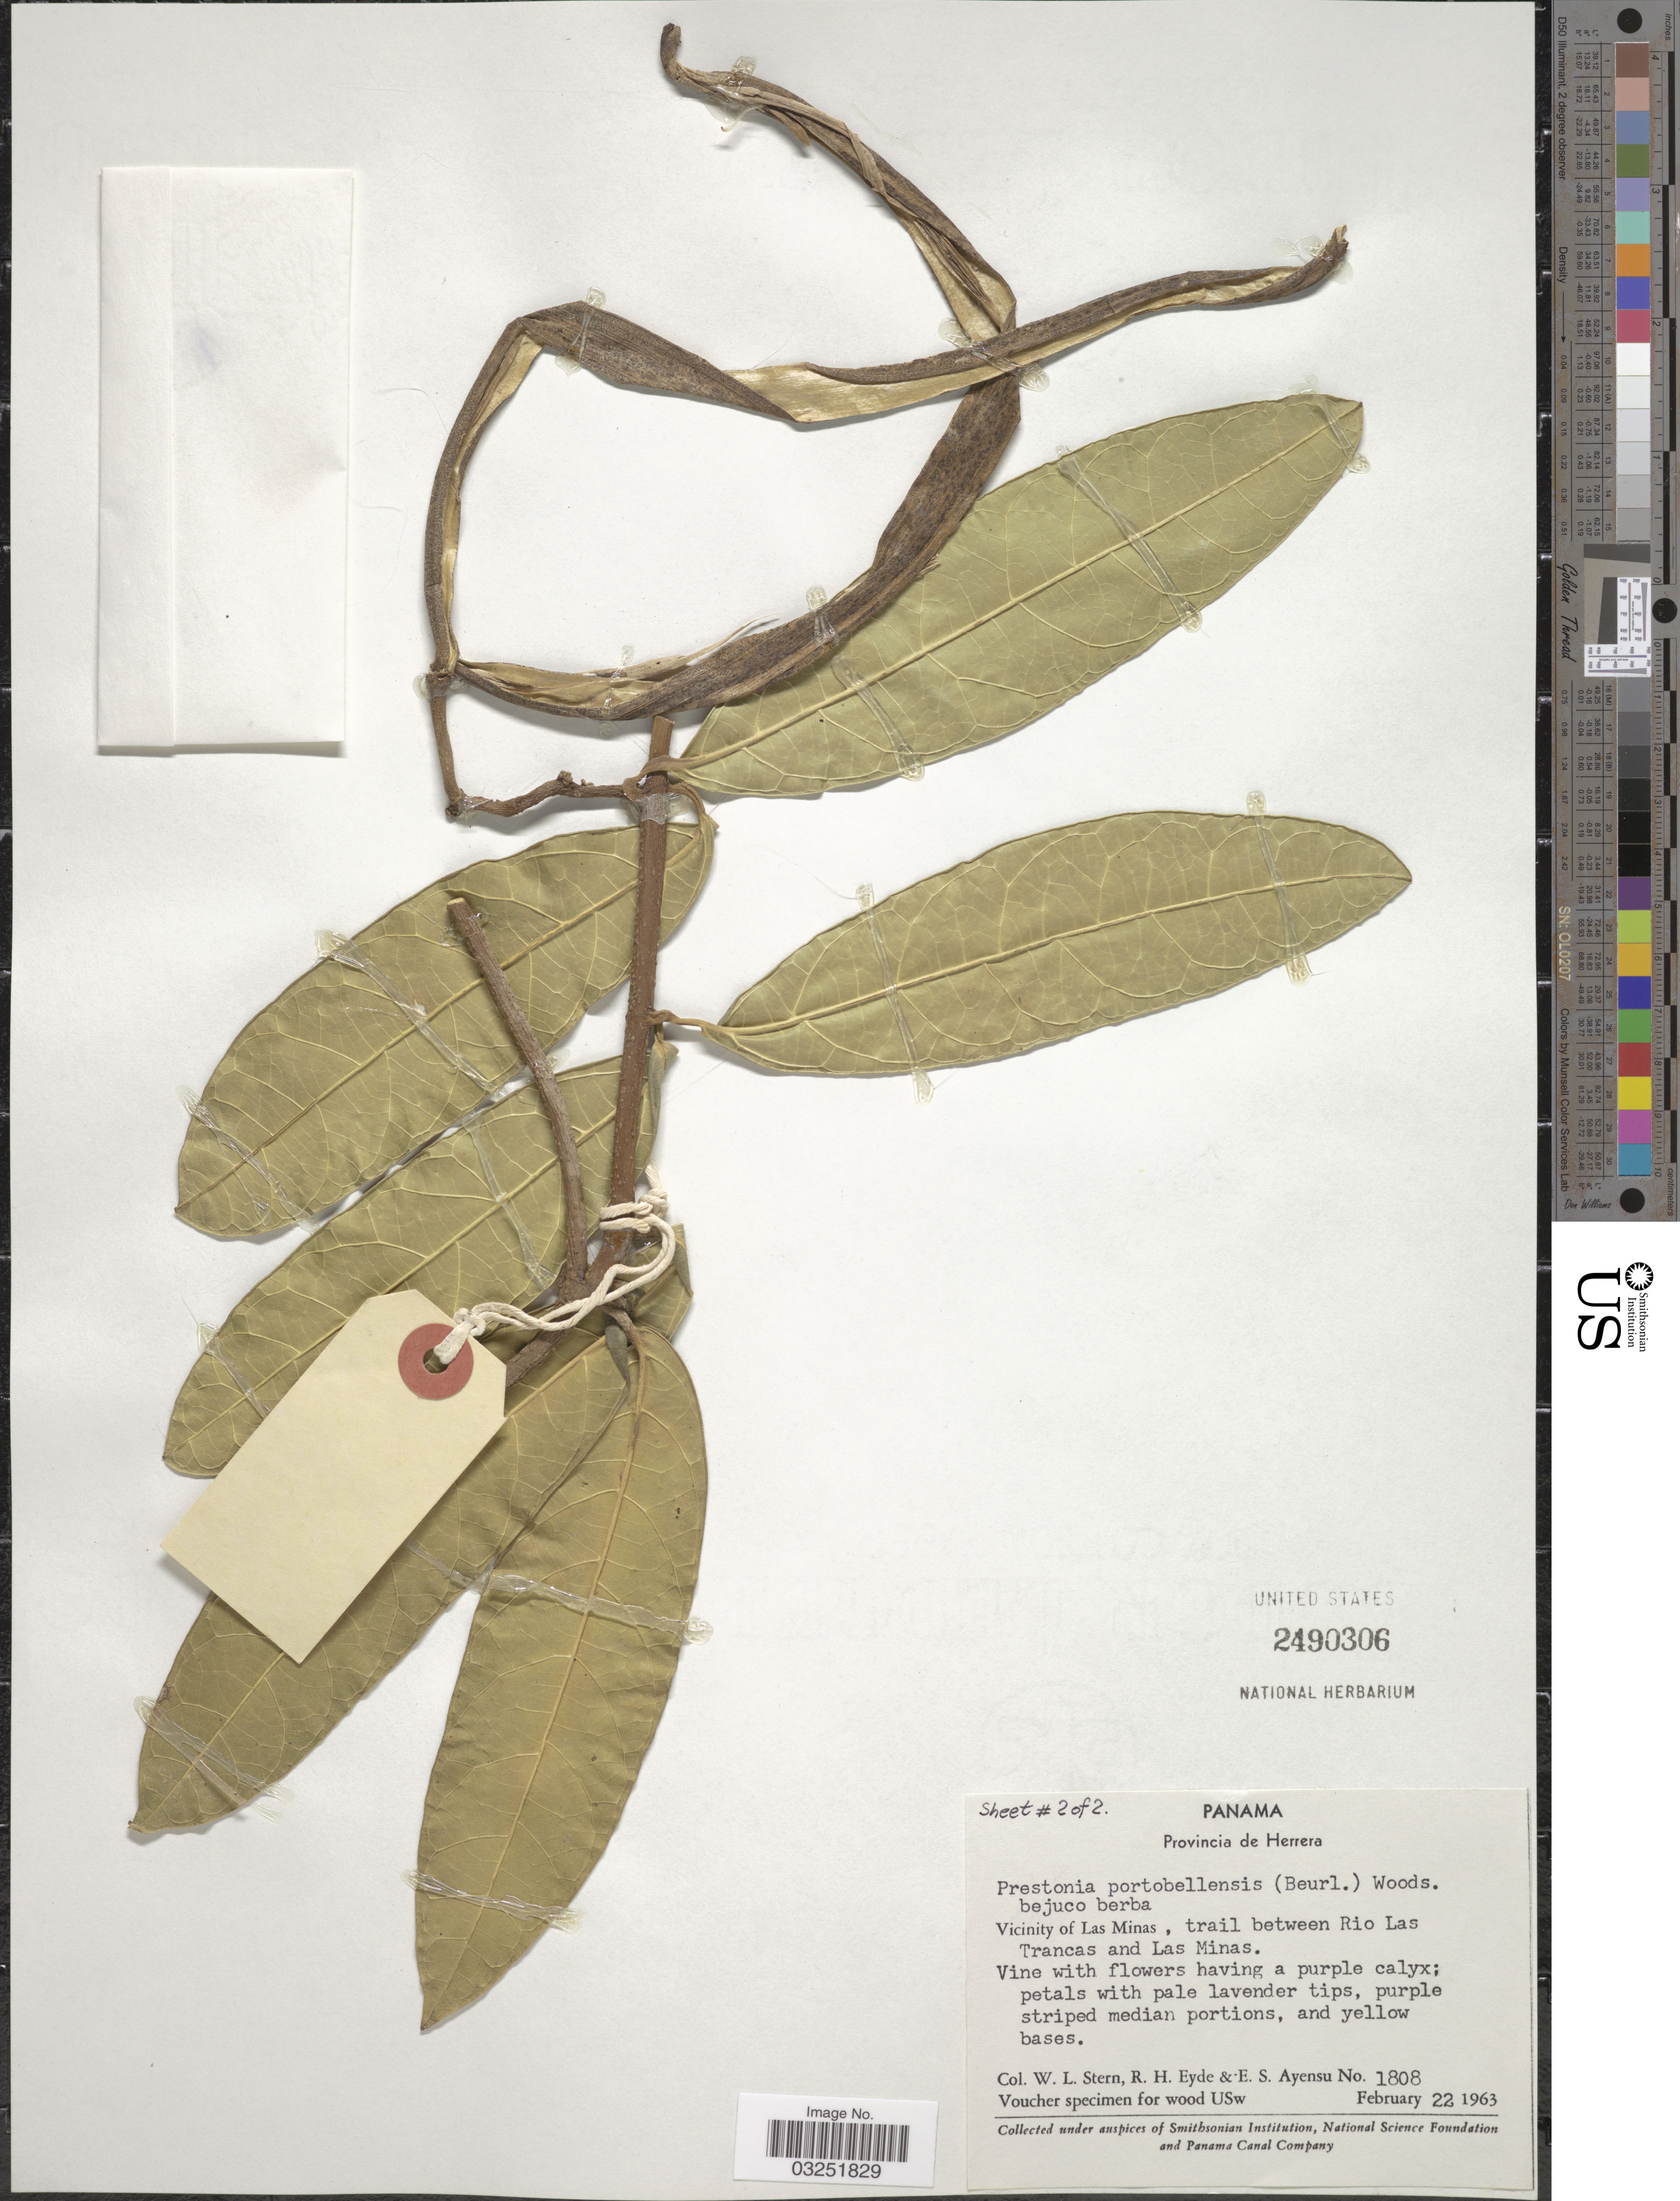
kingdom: Plantae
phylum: Tracheophyta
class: Magnoliopsida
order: Gentianales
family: Apocynaceae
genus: Prestonia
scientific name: Prestonia portobellensis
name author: (Beurl.) Woodson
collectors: W. L. Stern, R. H. Eyde & E. S. Ayensu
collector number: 1808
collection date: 1963-02-22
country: Panama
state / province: Herrera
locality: Vicinity of Las Minas, trail between Rio Las Trancas and Las Minas.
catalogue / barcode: US 2490306